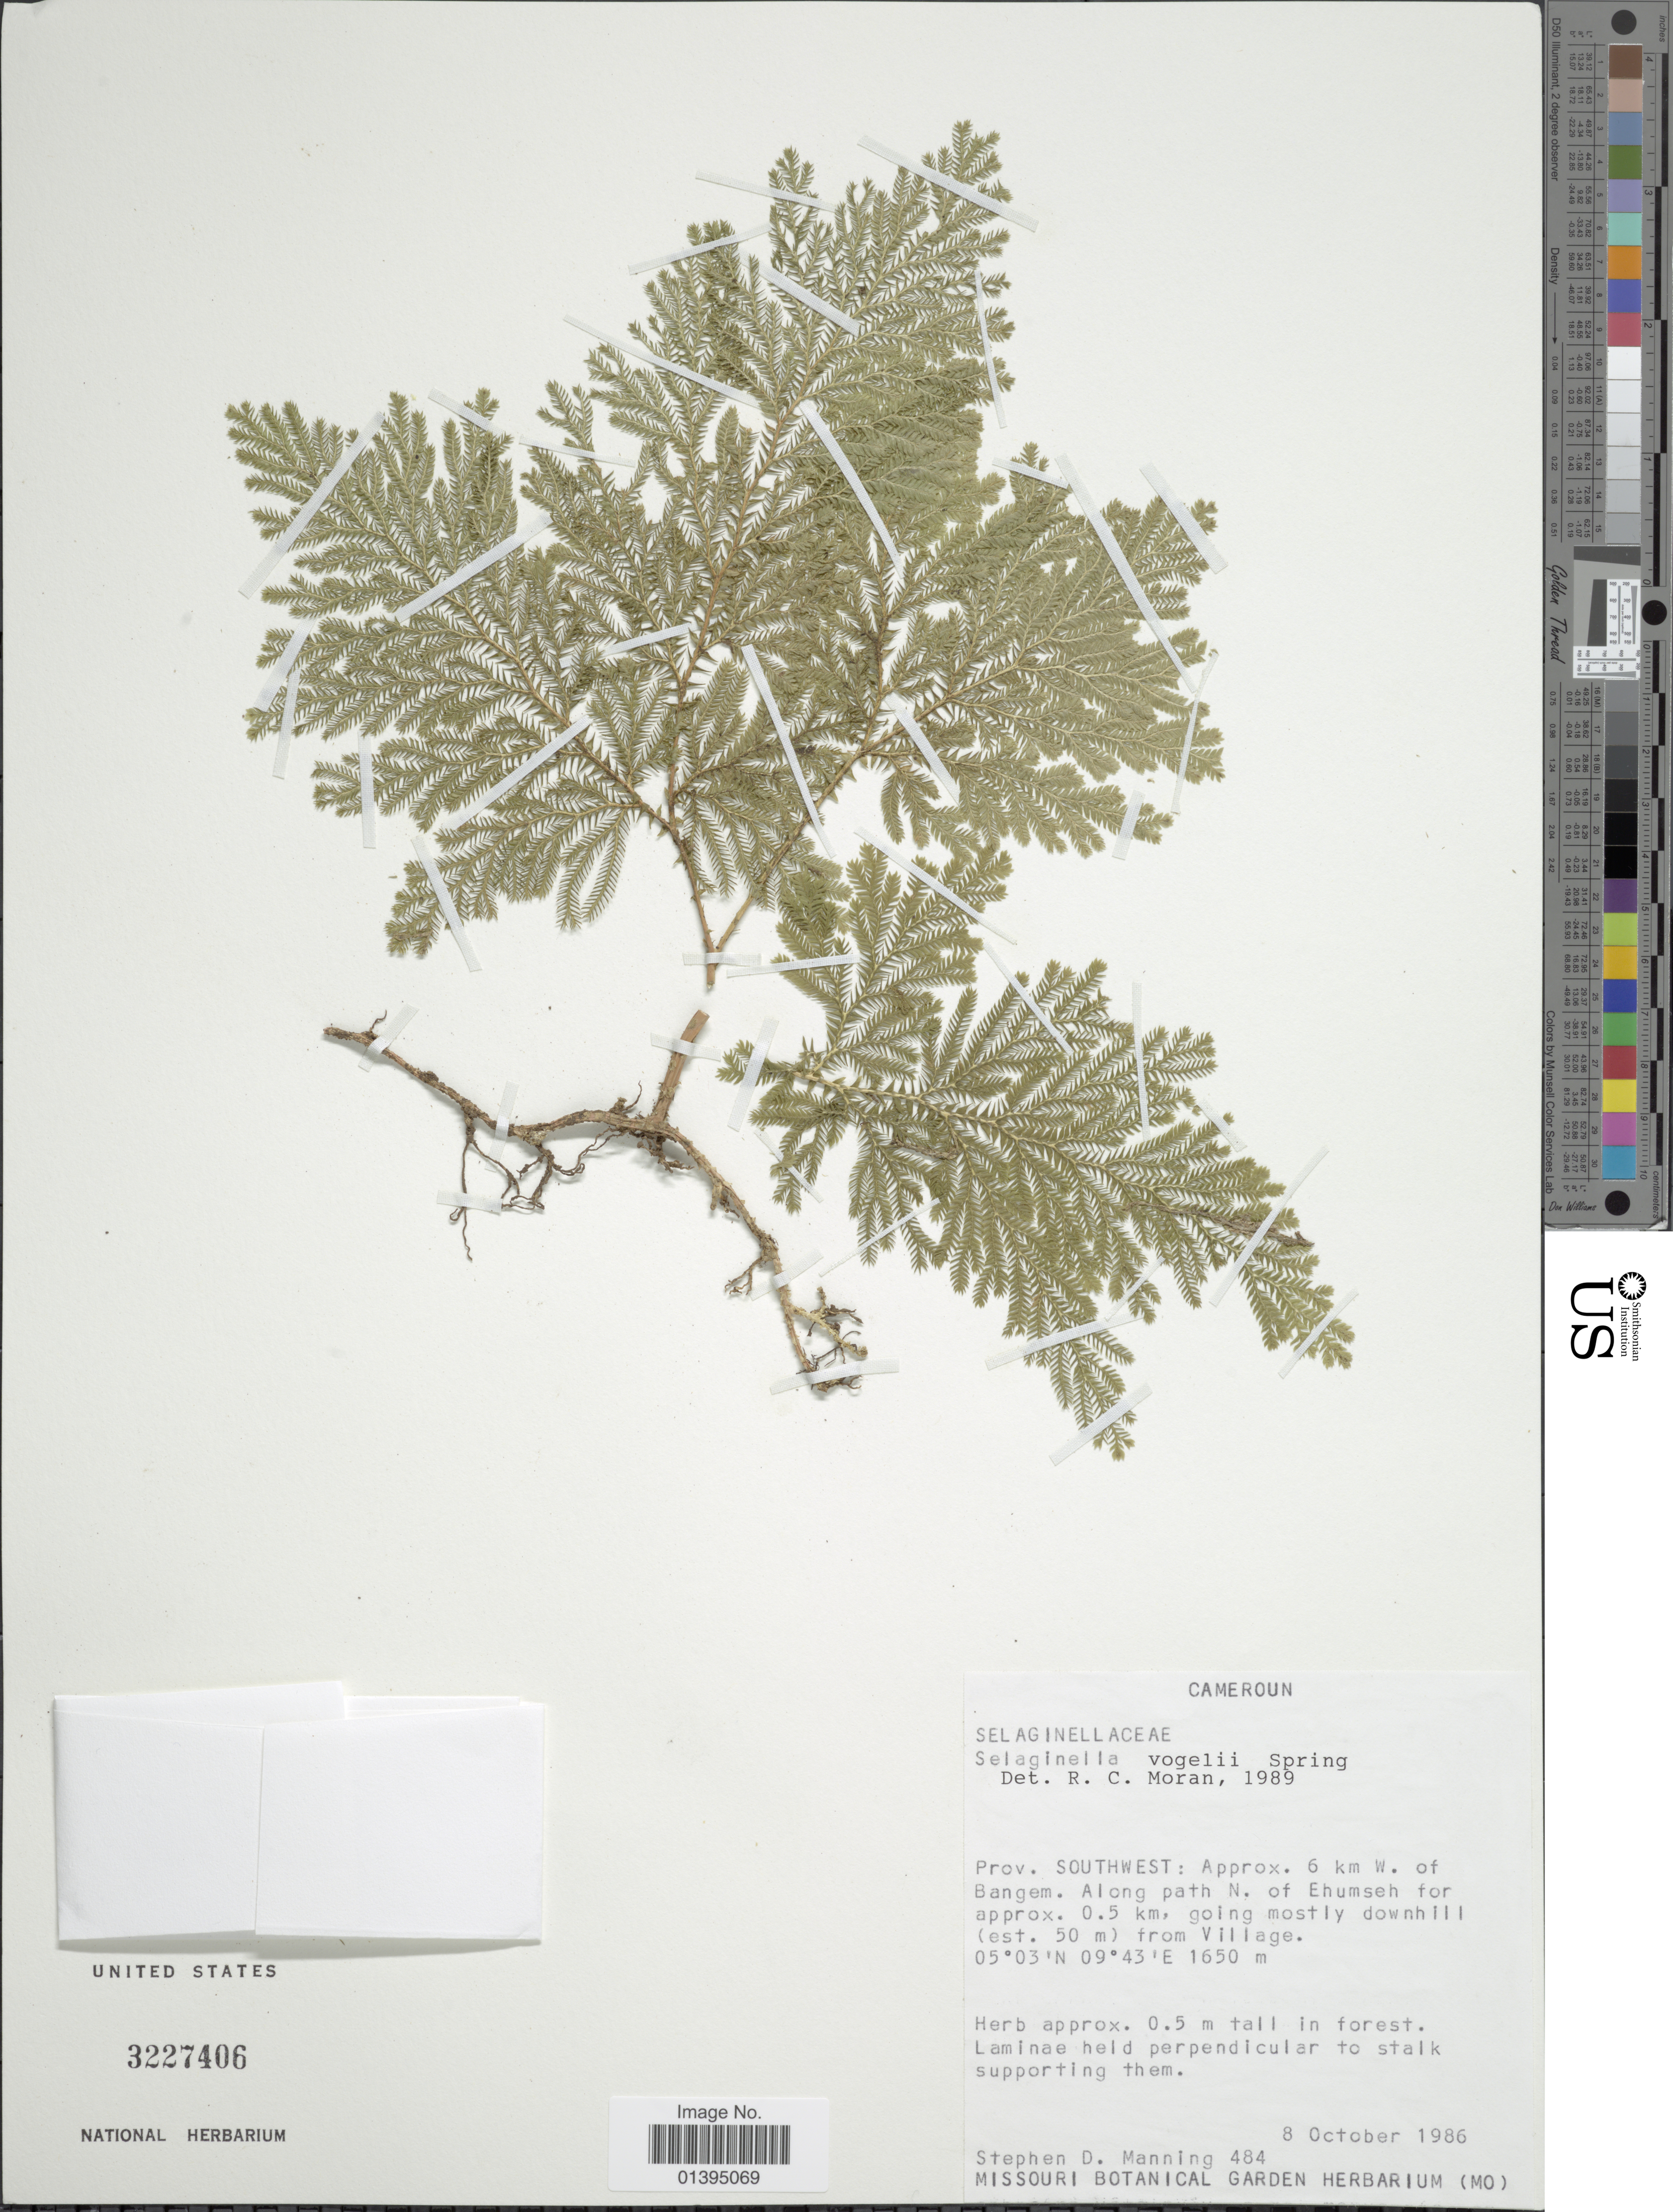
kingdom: Plantae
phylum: Tracheophyta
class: Lycopodiopsida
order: Selaginellales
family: Selaginellaceae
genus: Selaginella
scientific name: Selaginella vogelii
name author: Spring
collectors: S. Manning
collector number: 484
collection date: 1986-10-08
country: Cameroon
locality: Prov. Sotuhwest: Approx. 6 km W. of Bangem, along path N. of Ehumseh for approx. 0.5 km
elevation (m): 1650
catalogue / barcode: US 3227406